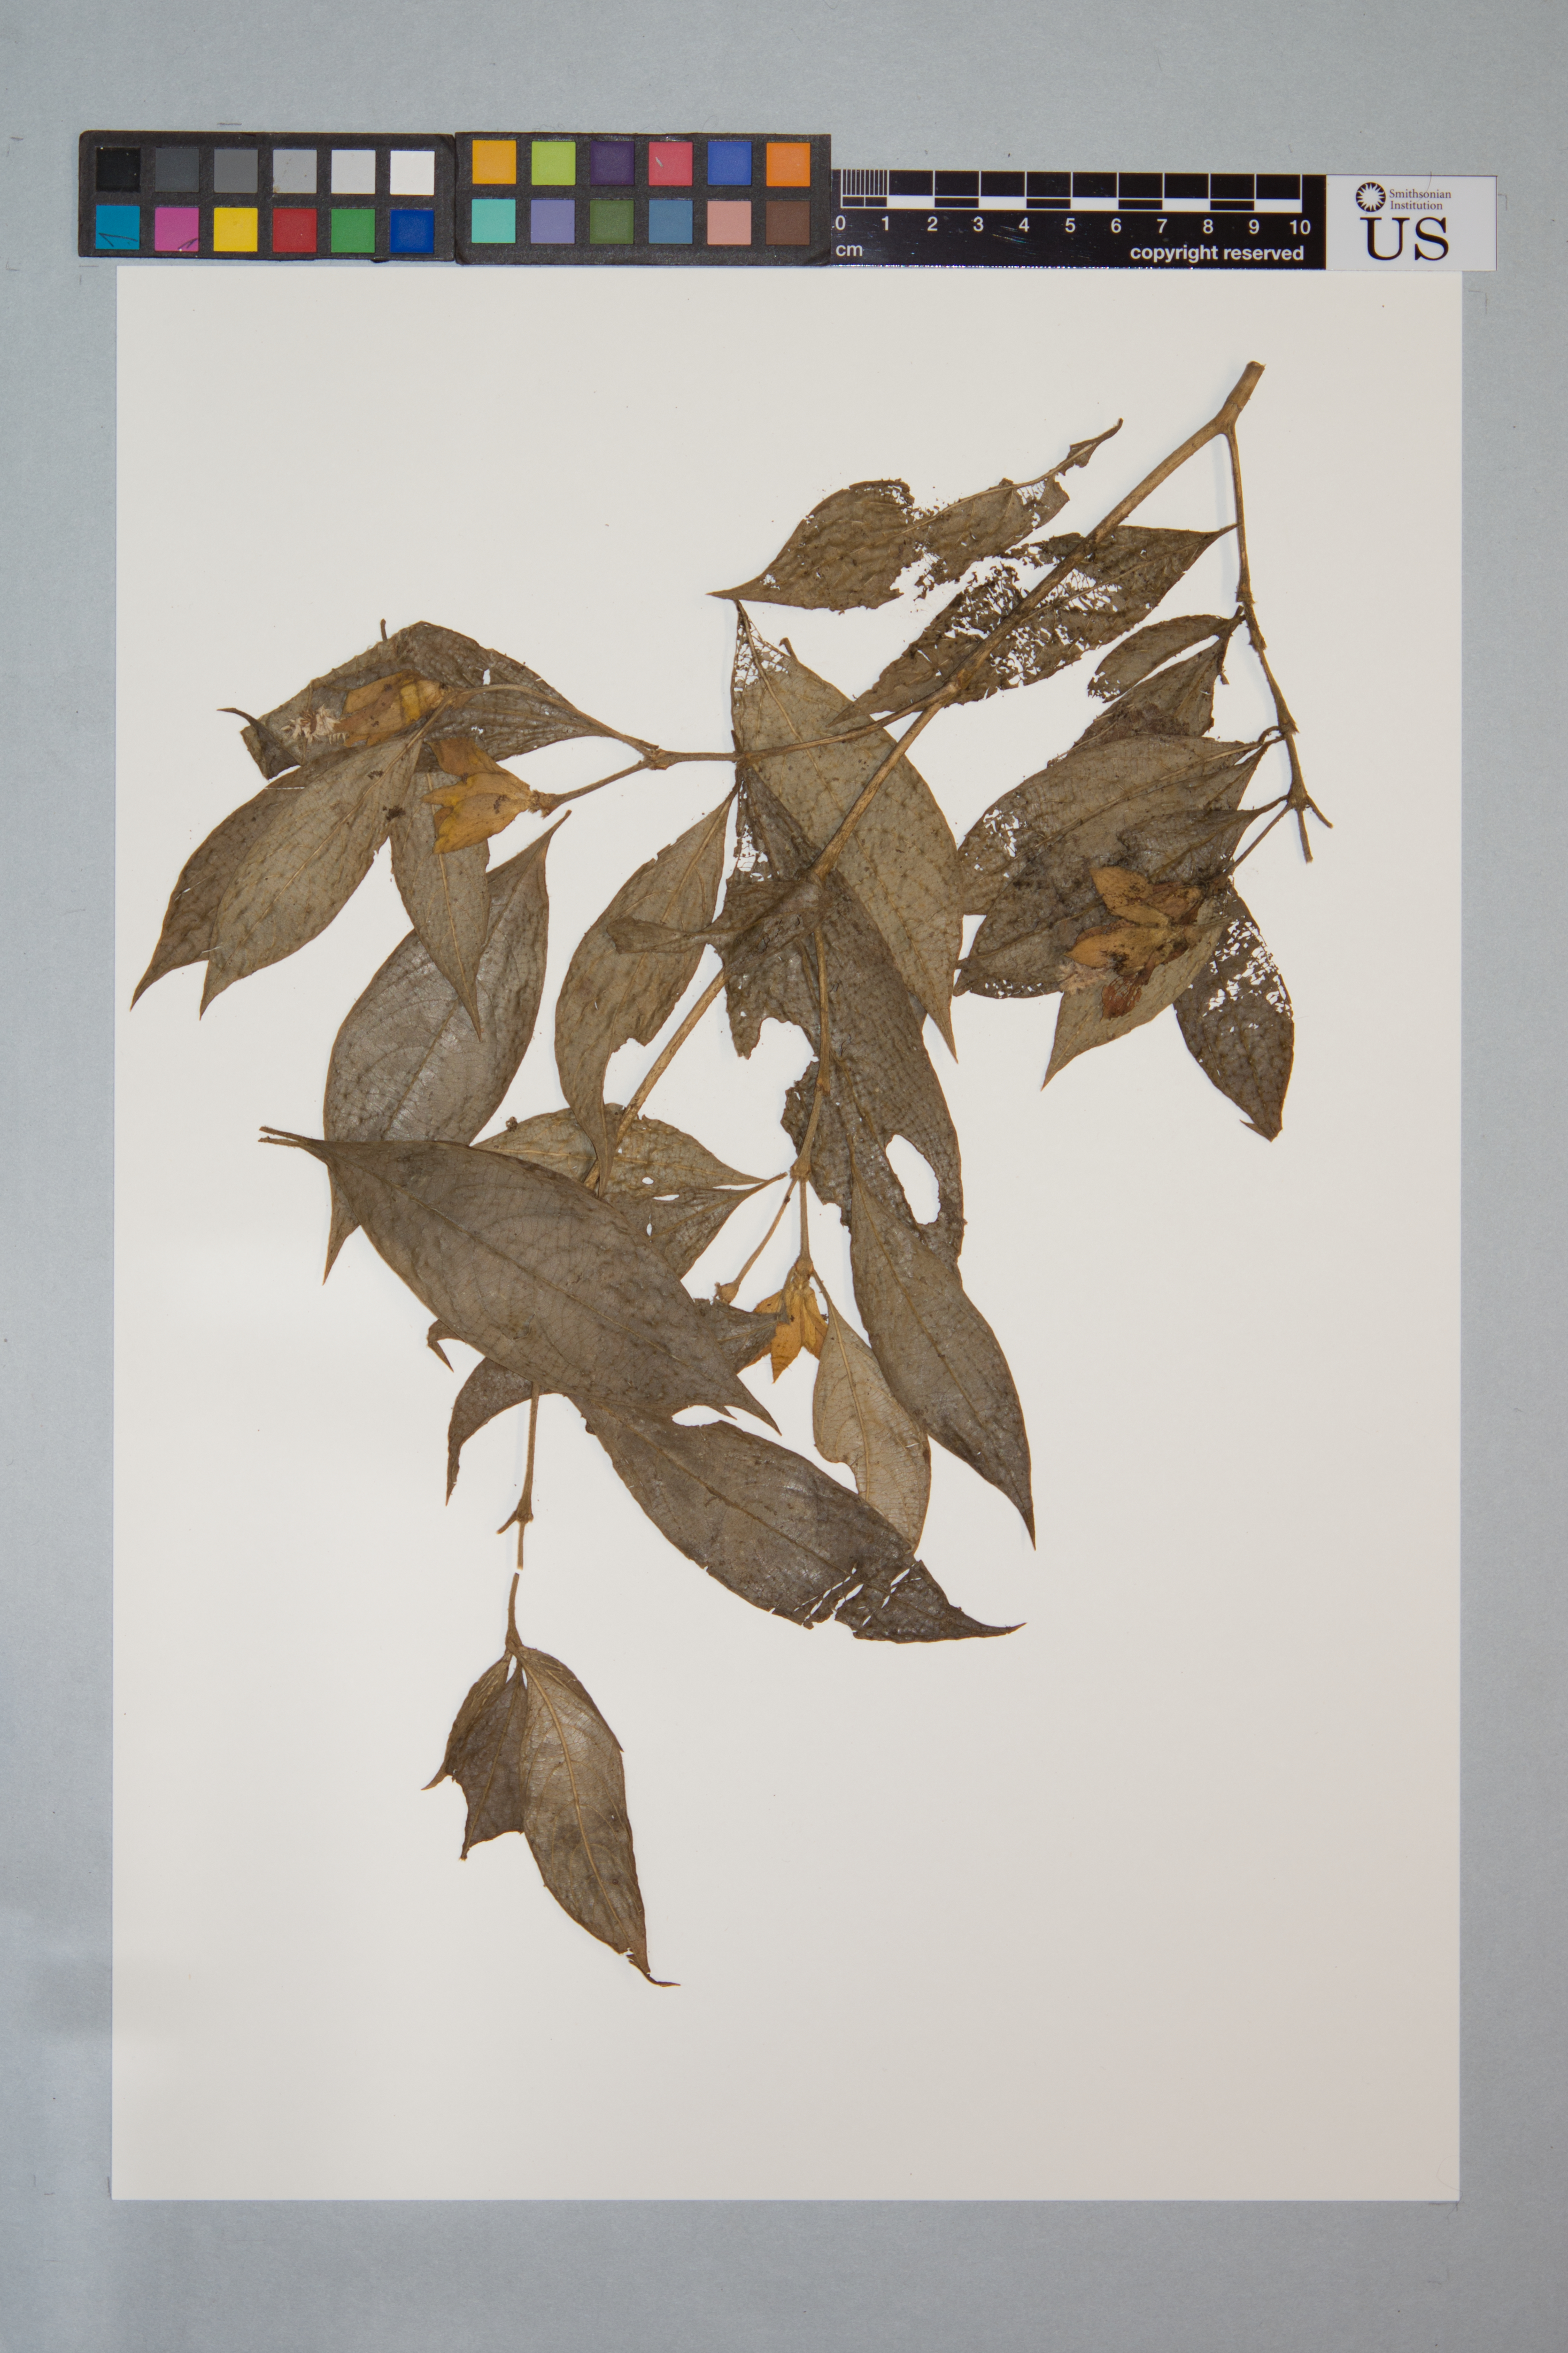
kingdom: Plantae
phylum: Tracheophyta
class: Magnoliopsida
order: Gentianales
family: Rubiaceae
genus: Psychotria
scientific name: Psychotria potaroensis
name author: (Sandwith) Steyerm.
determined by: Kirkbride, J. H.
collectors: J. J. Pipoly, G. Gharbarran & G. Samuels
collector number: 10642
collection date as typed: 26 February 1987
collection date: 1987-02-26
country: Guyana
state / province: Cuyuni-Mazaruni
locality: Foothills immediately S of Mt. Ayanganna; ±1 km W of Pong Creek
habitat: Swamp and montane forest. Dominants: Inga, Dicymbe, and Swartzia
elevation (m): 550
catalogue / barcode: US 3270348